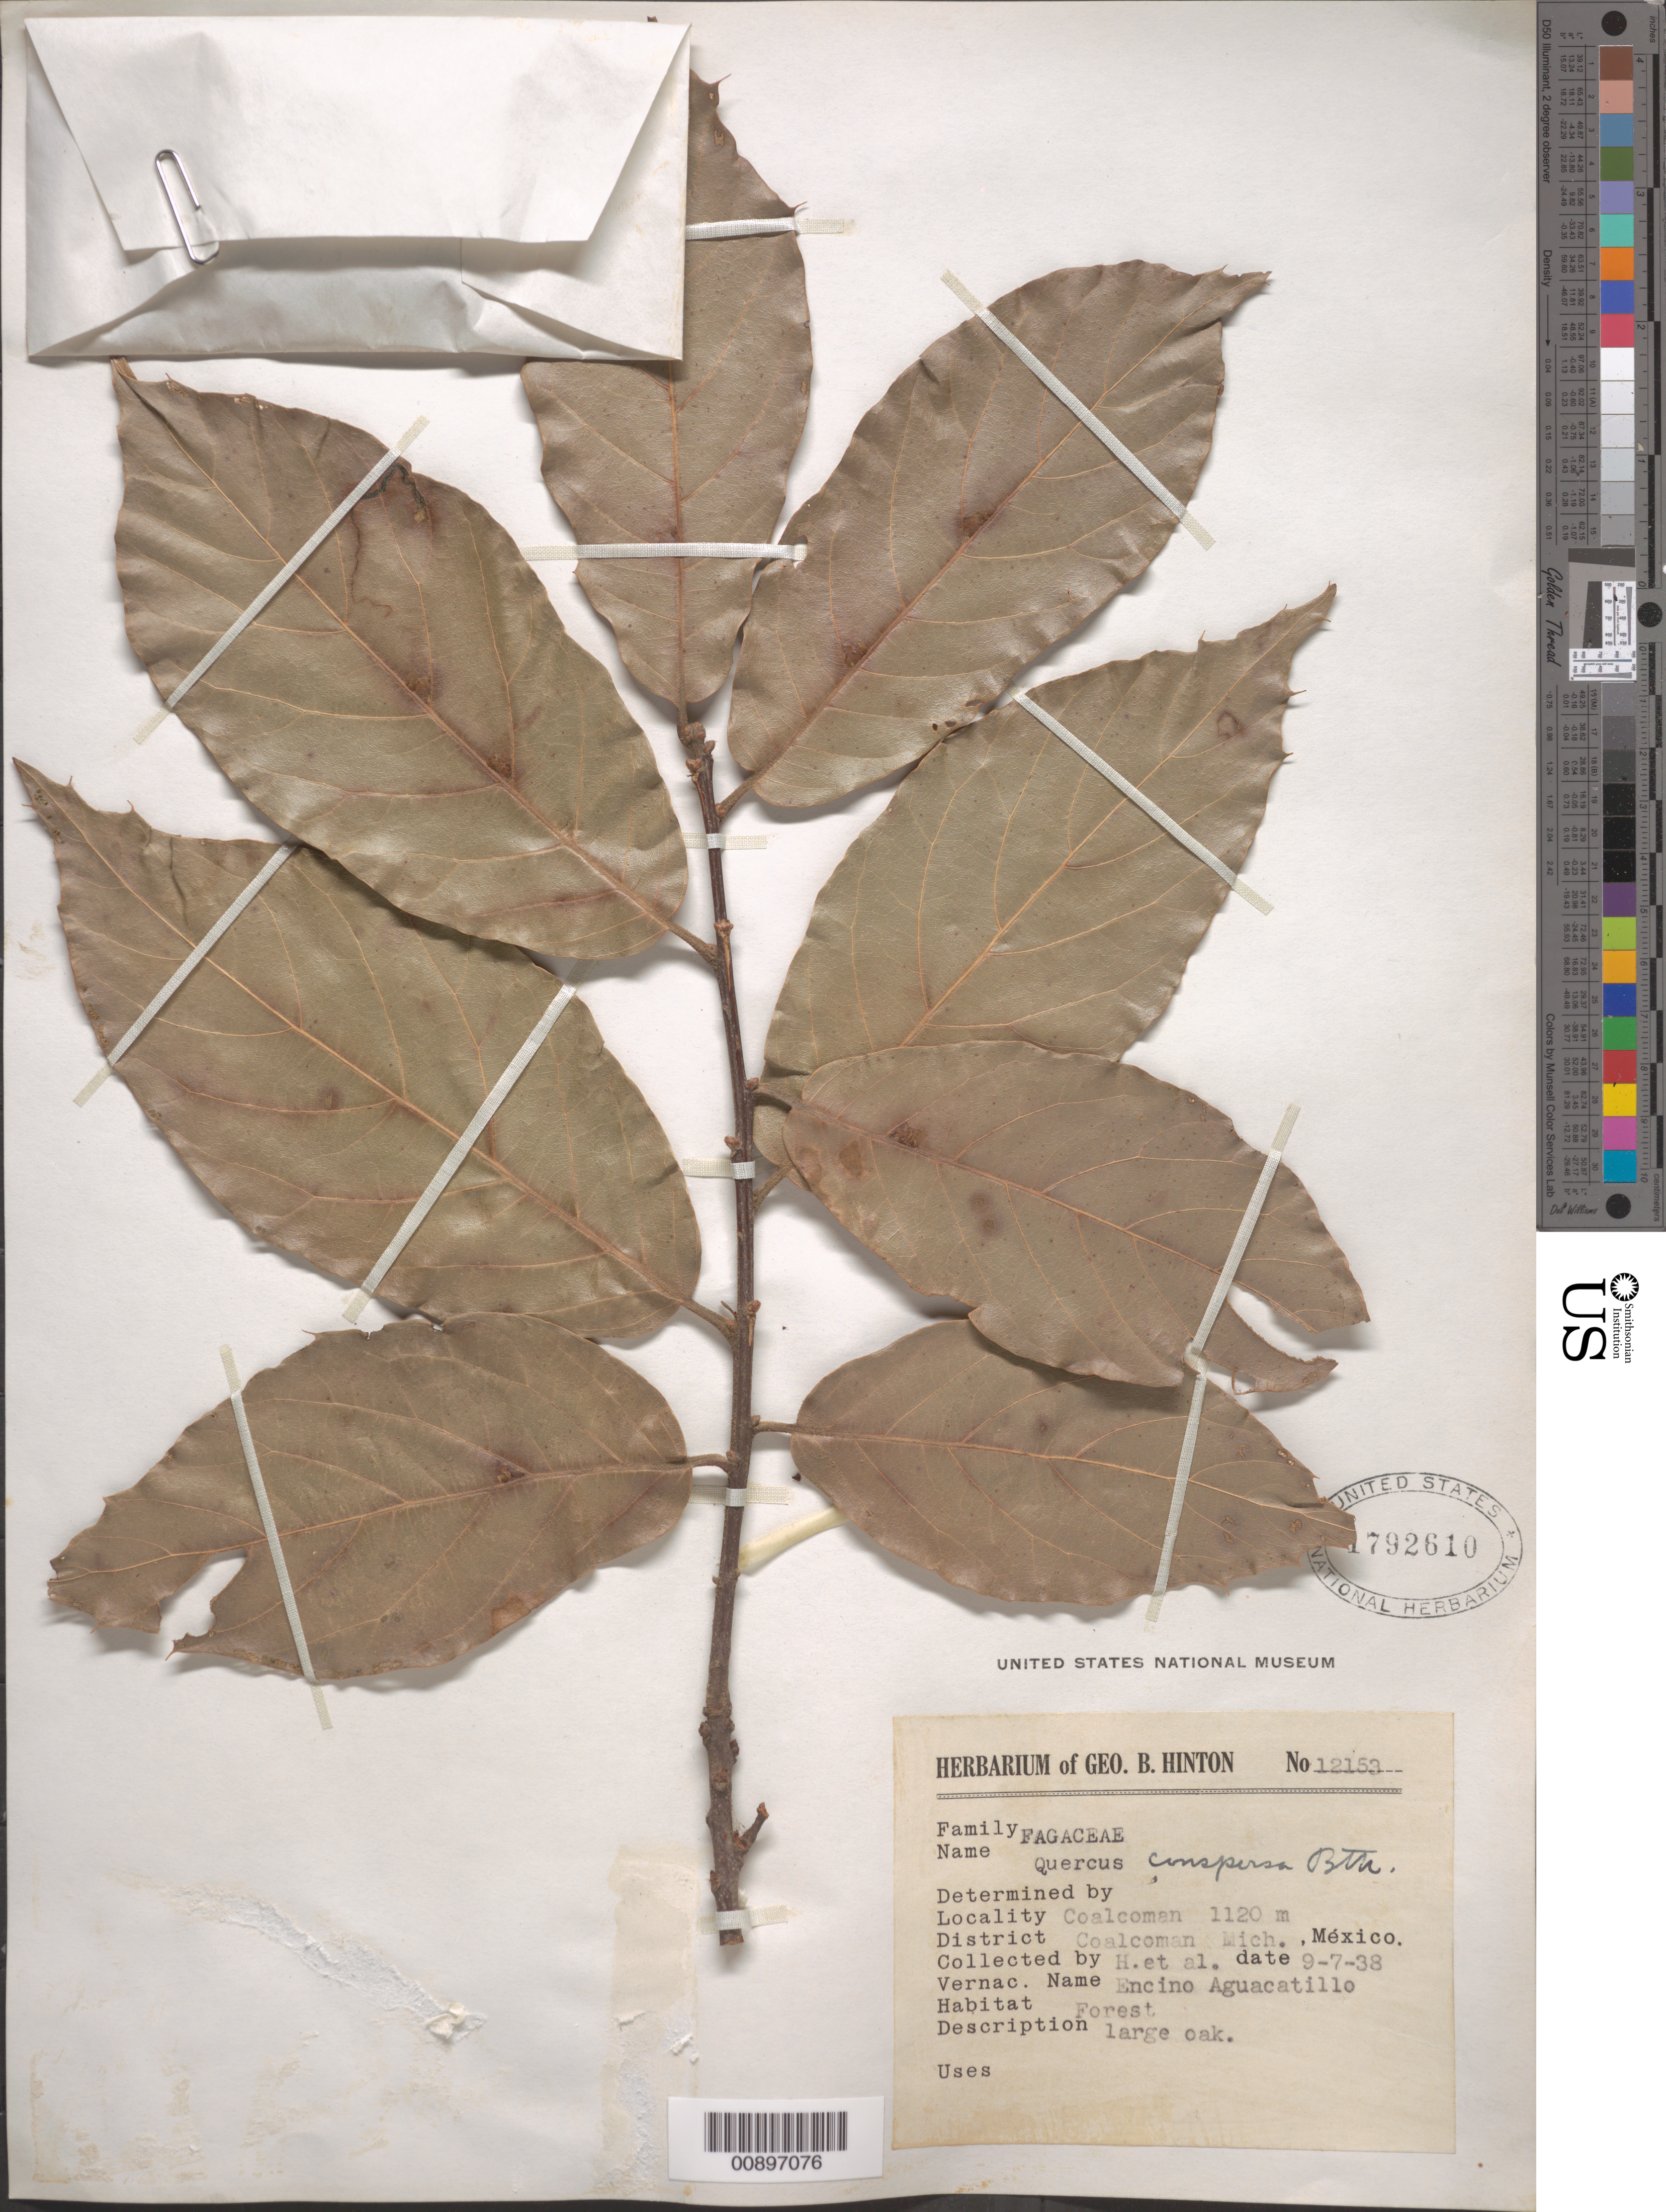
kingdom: Plantae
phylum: Tracheophyta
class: Magnoliopsida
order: Fagales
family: Fagaceae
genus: Quercus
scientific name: Quercus conspersa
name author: Benth.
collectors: G. B. Hinton & et al.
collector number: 12153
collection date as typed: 07 Sep 1938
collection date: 1938-09-07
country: Mexico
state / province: Michoacán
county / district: Coalcomán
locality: Coalcomán, District Coalcomán, Michoacán.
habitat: Forest.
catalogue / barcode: US 1792610